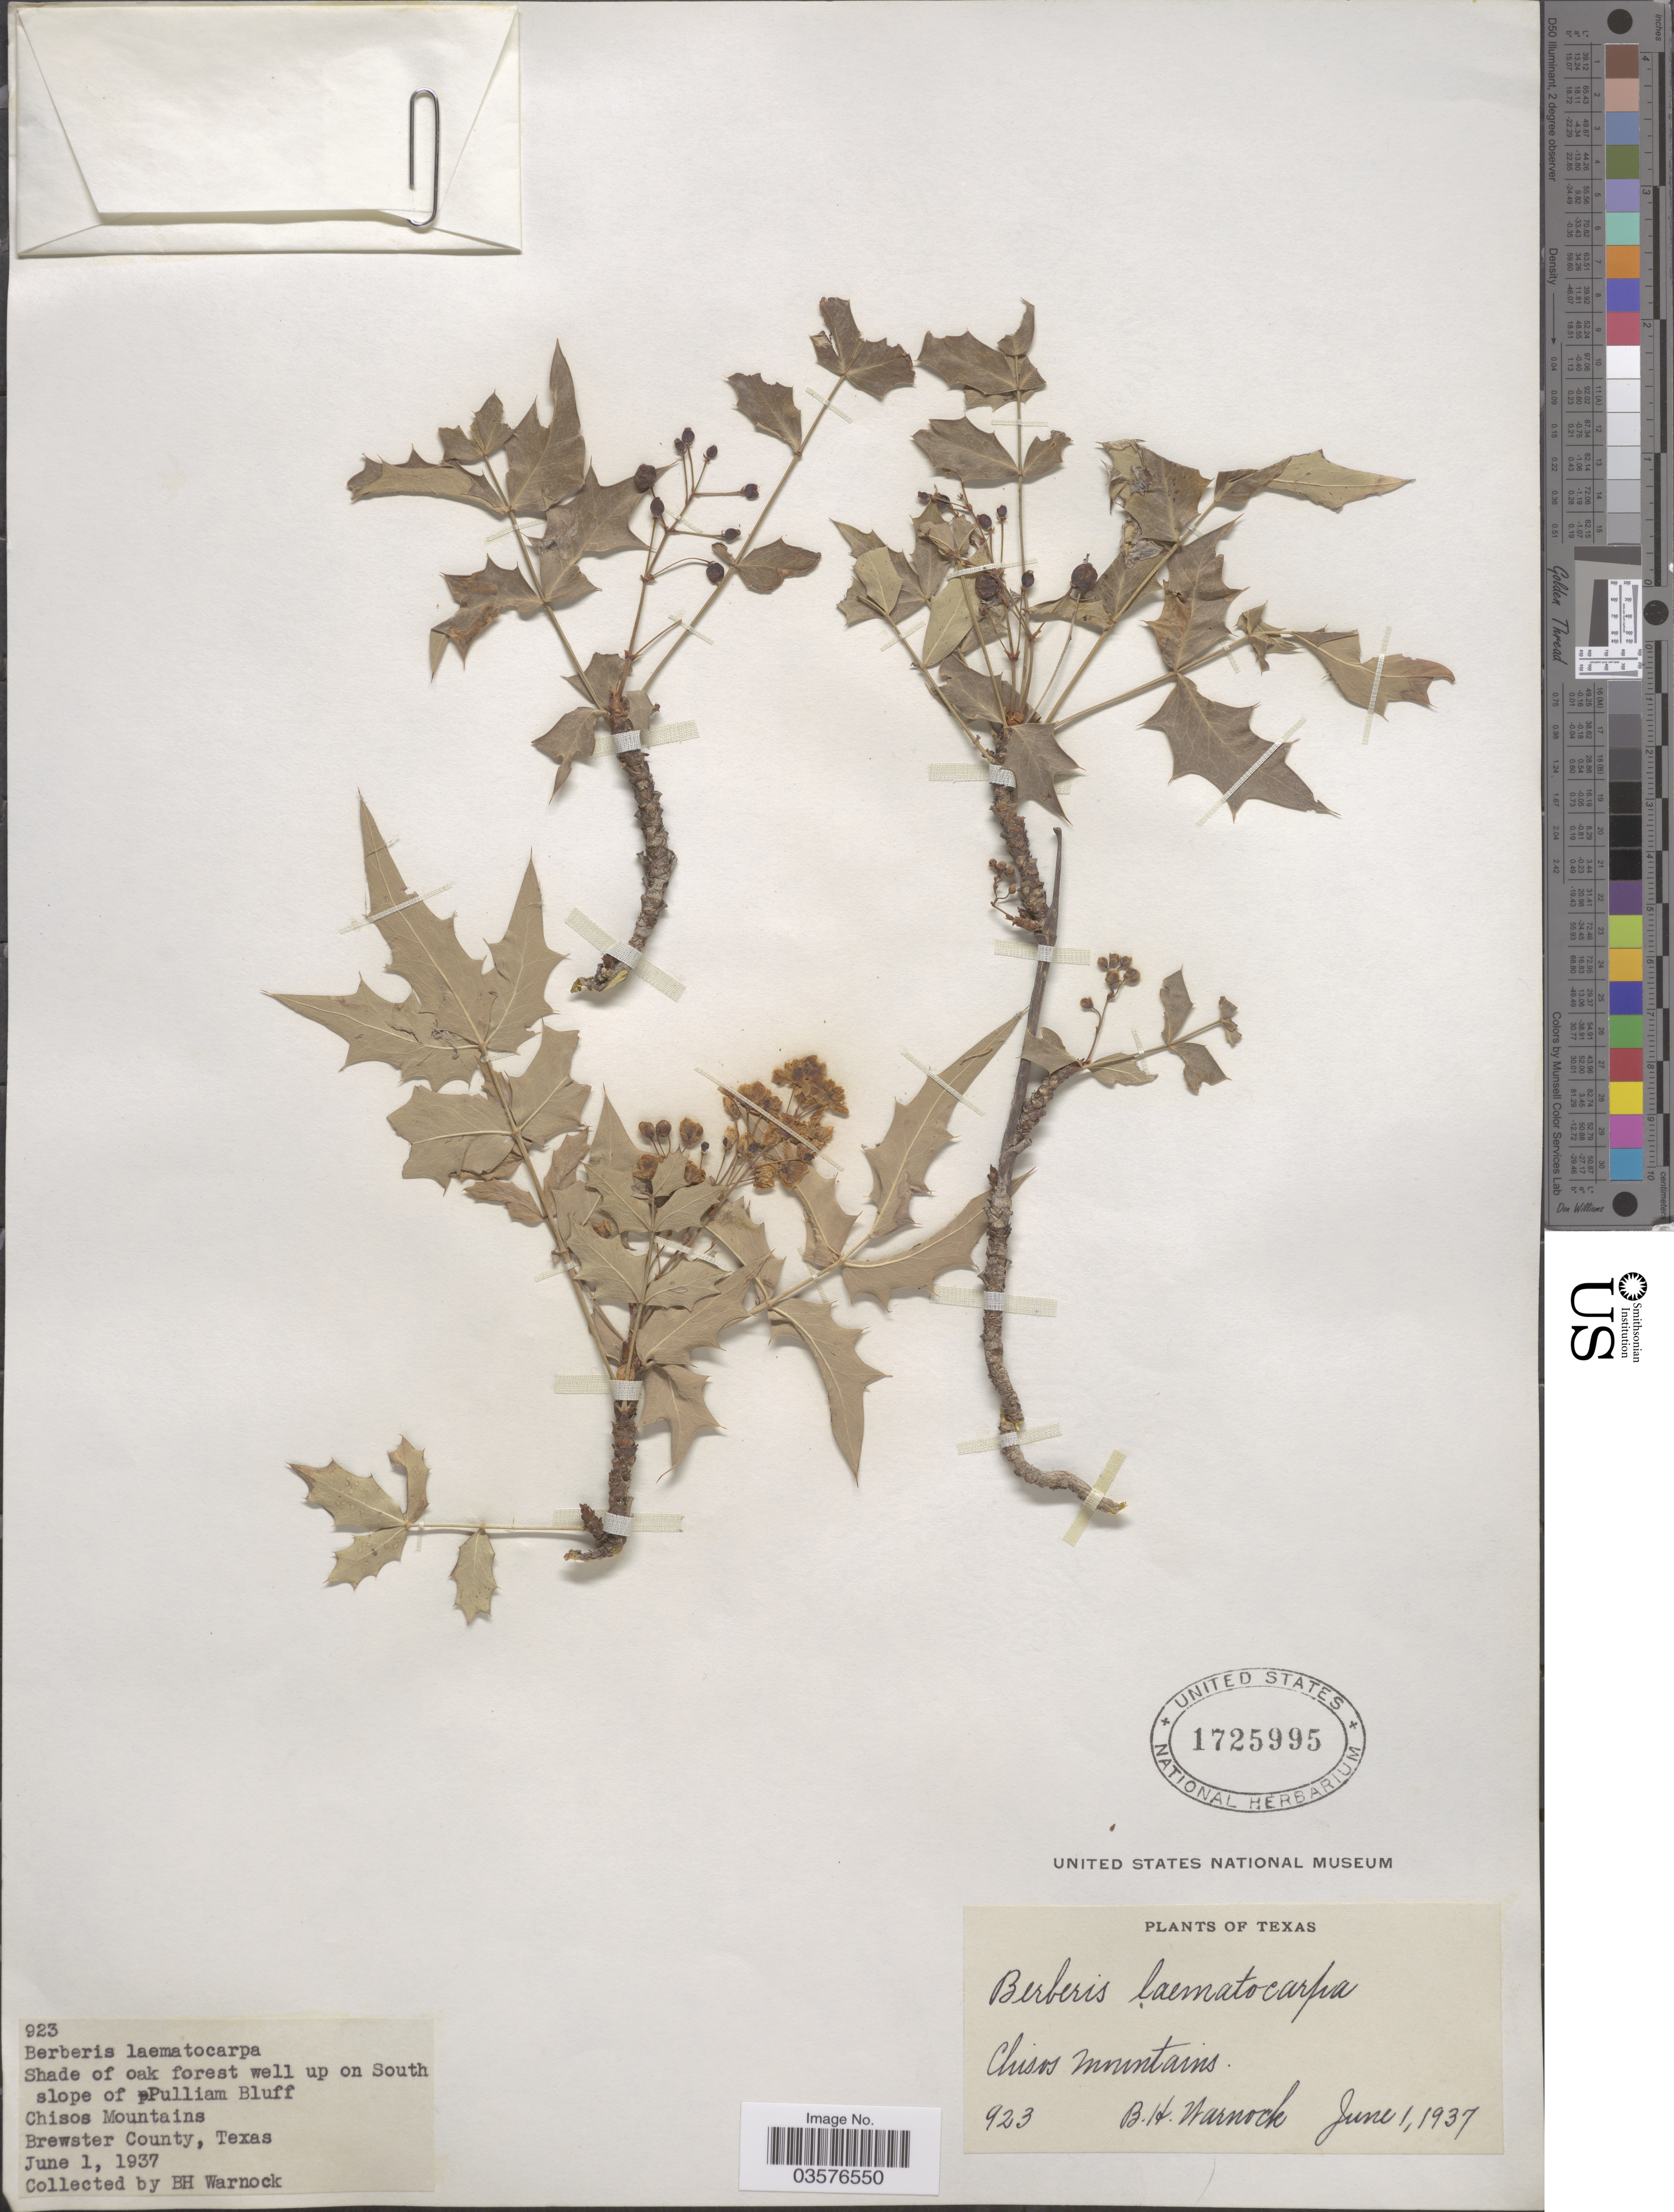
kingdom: Plantae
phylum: Tracheophyta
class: Magnoliopsida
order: Ranunculales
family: Berberidaceae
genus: Mahonia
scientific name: Mahonia haematocarpa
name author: (Wooton) Fedde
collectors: B. H. Warnock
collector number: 923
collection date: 1937-06-01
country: United States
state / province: Texas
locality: Shade of oak forest well up on South slope of Pulliam Bluff. Chisos Mountains. Brewster County.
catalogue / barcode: US 1725995